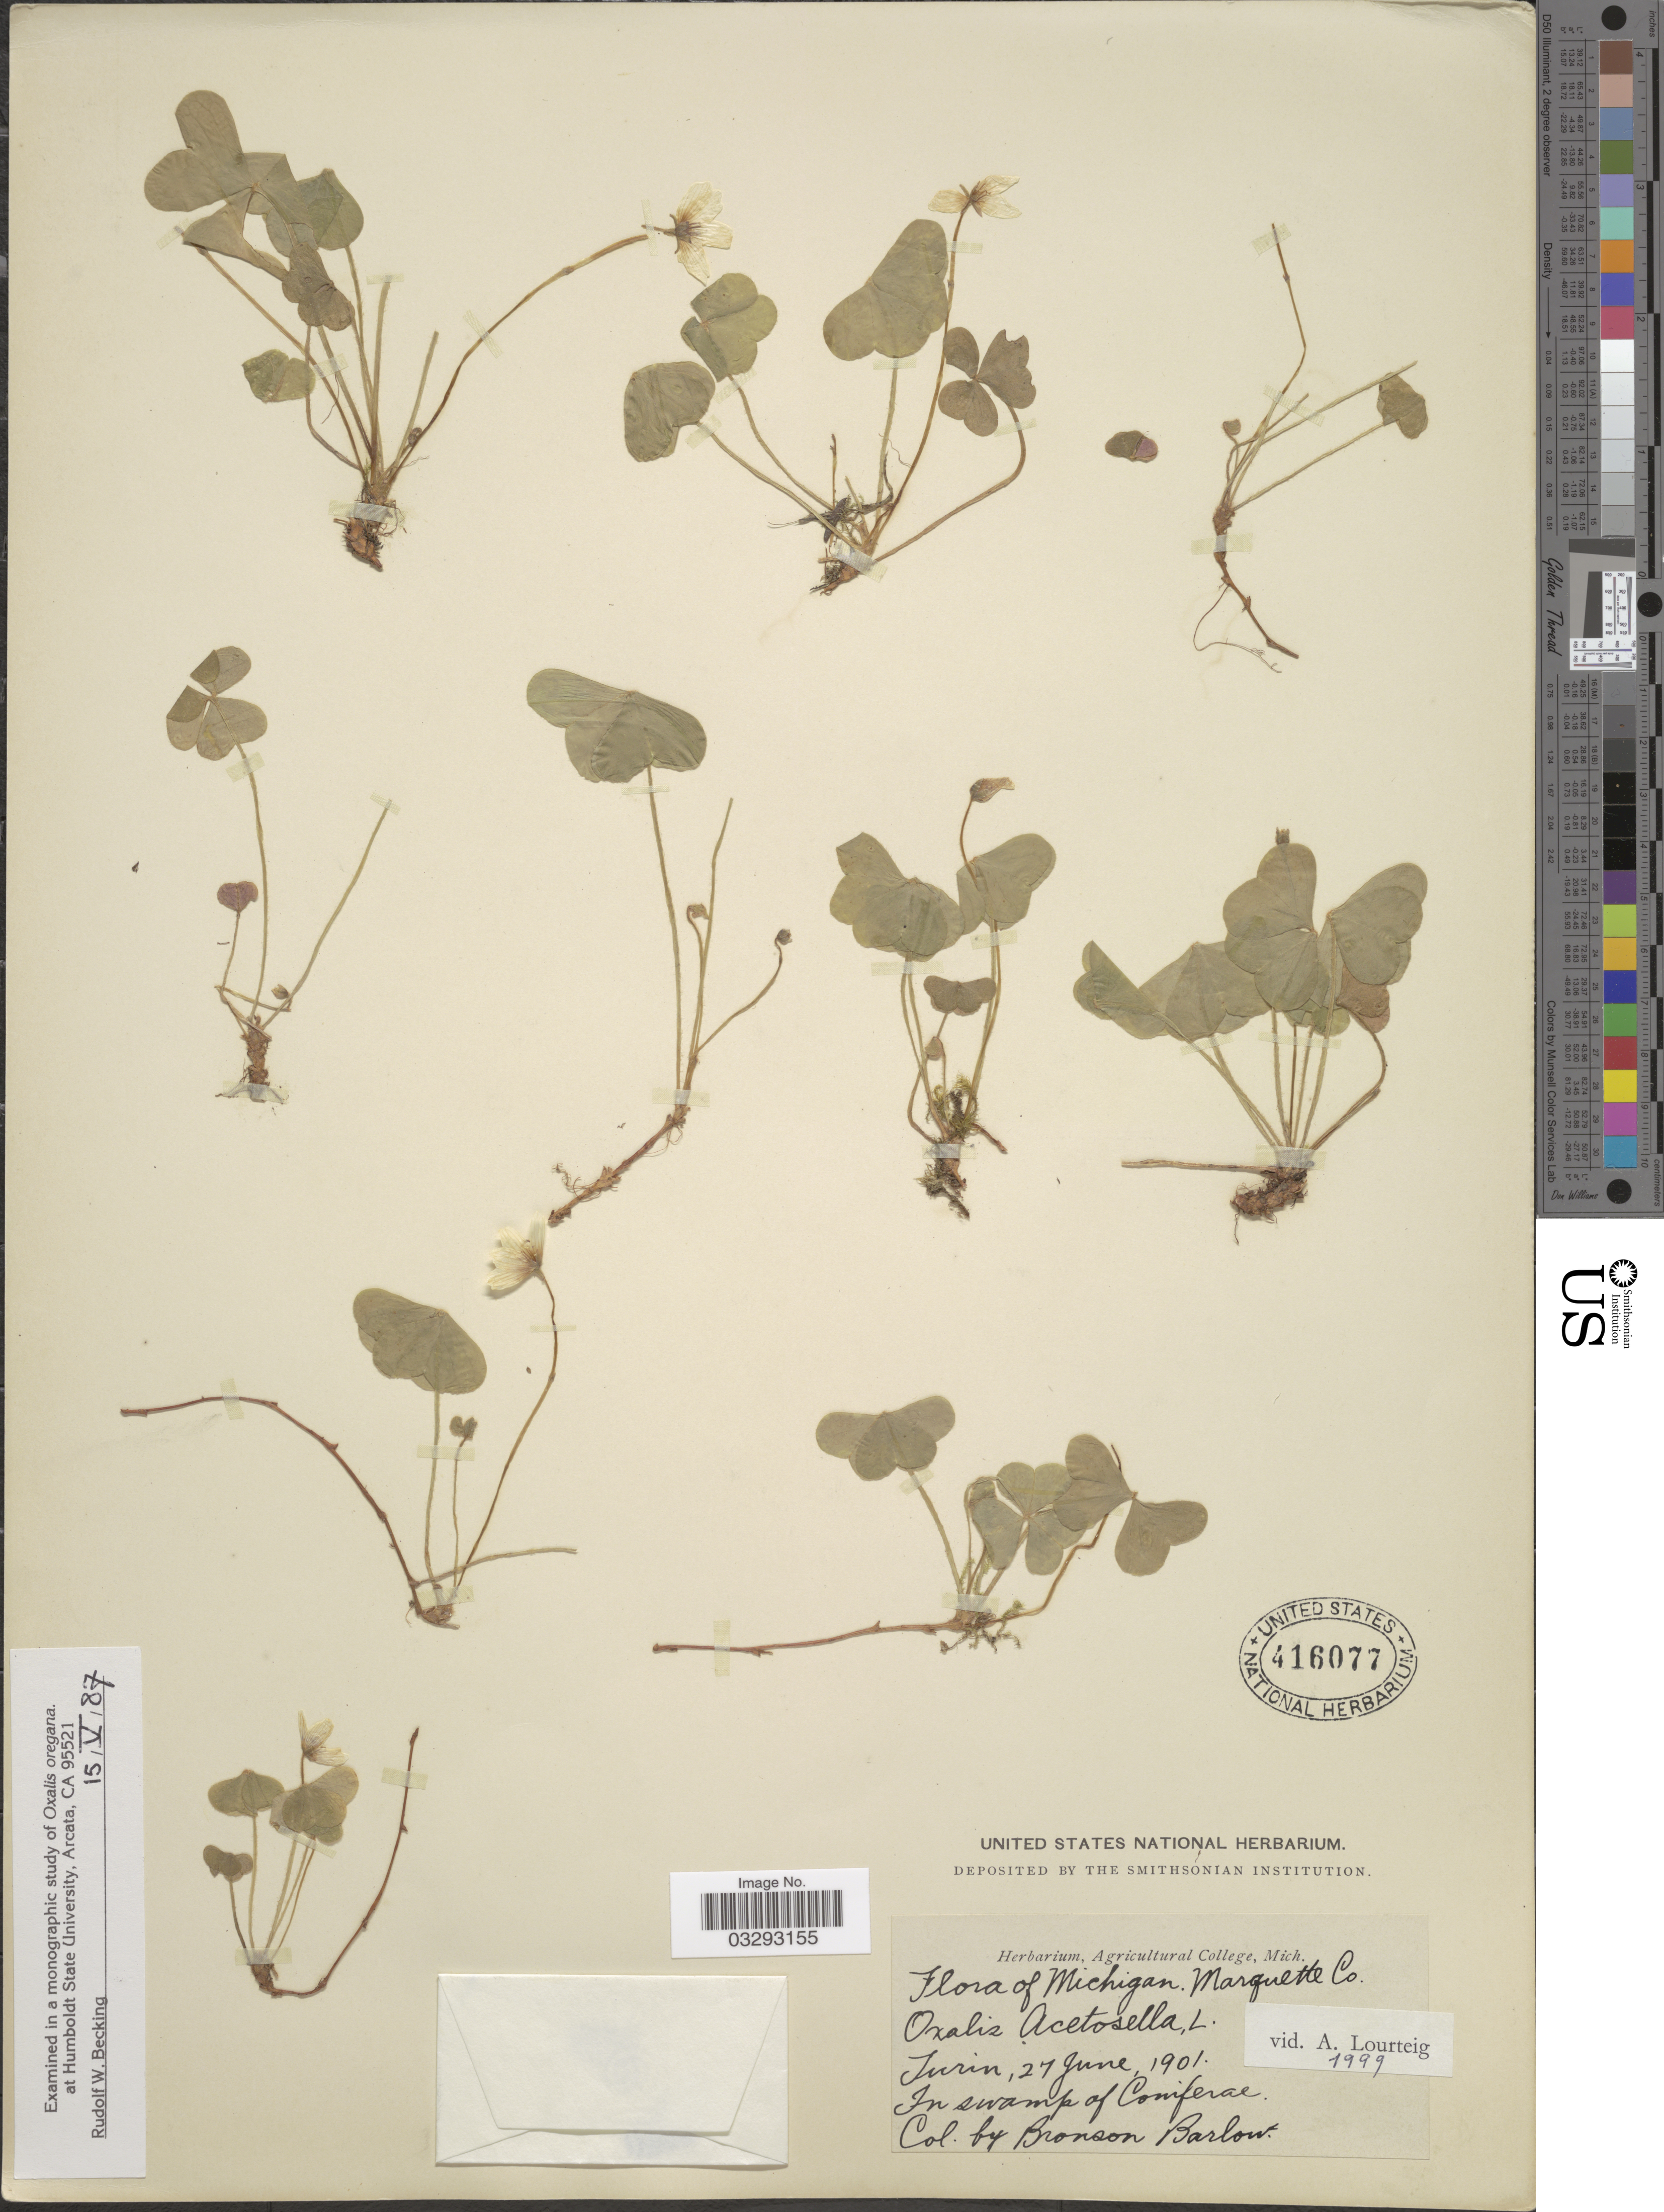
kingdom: Plantae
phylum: Tracheophyta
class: Magnoliopsida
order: Oxalidales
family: Oxalidaceae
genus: Oxalis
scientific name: Oxalis acetosella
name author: L.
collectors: Barlow, B.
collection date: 1901-06-27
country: United States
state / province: Michigan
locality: Marquette Co. Turin.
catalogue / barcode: US 416077